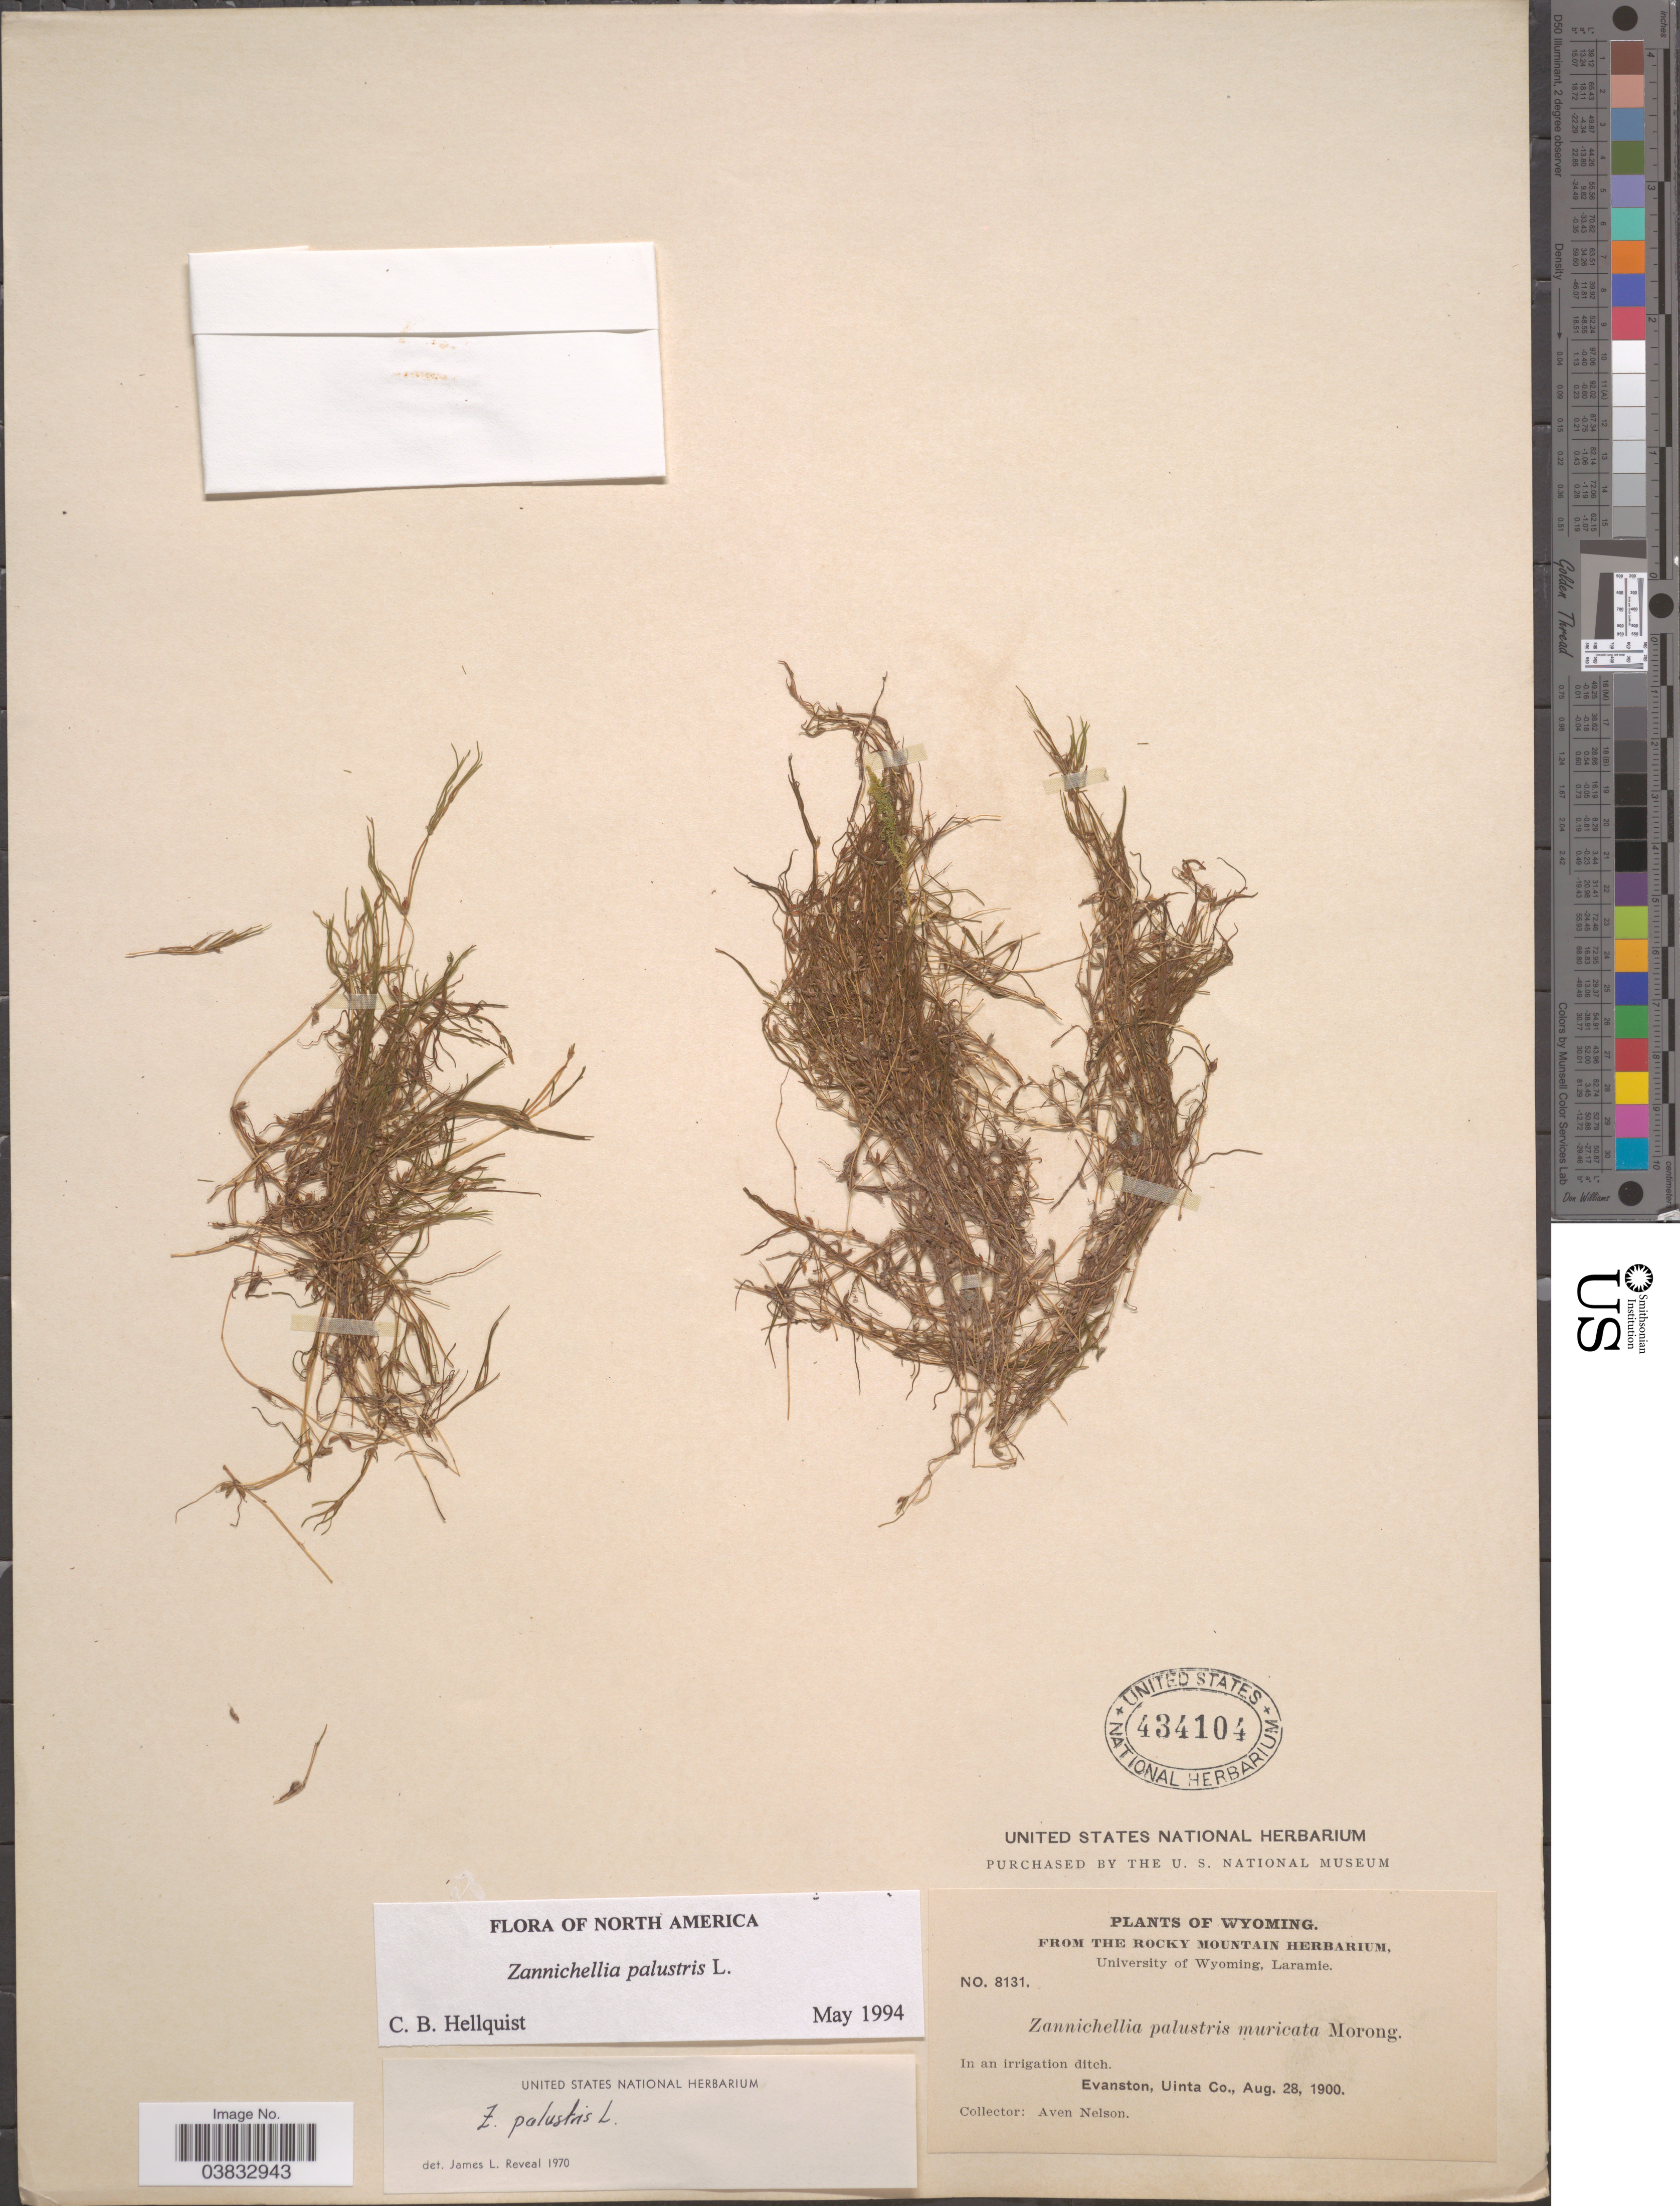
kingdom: Plantae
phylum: Tracheophyta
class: Liliopsida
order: Alismatales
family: Potamogetonaceae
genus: Zannichellia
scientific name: Zannichellia palustris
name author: L.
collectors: A. Nelson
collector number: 8131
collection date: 1900-08-28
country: United States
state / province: Wyoming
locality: Evanston, Uinta Co.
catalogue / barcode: US 434104